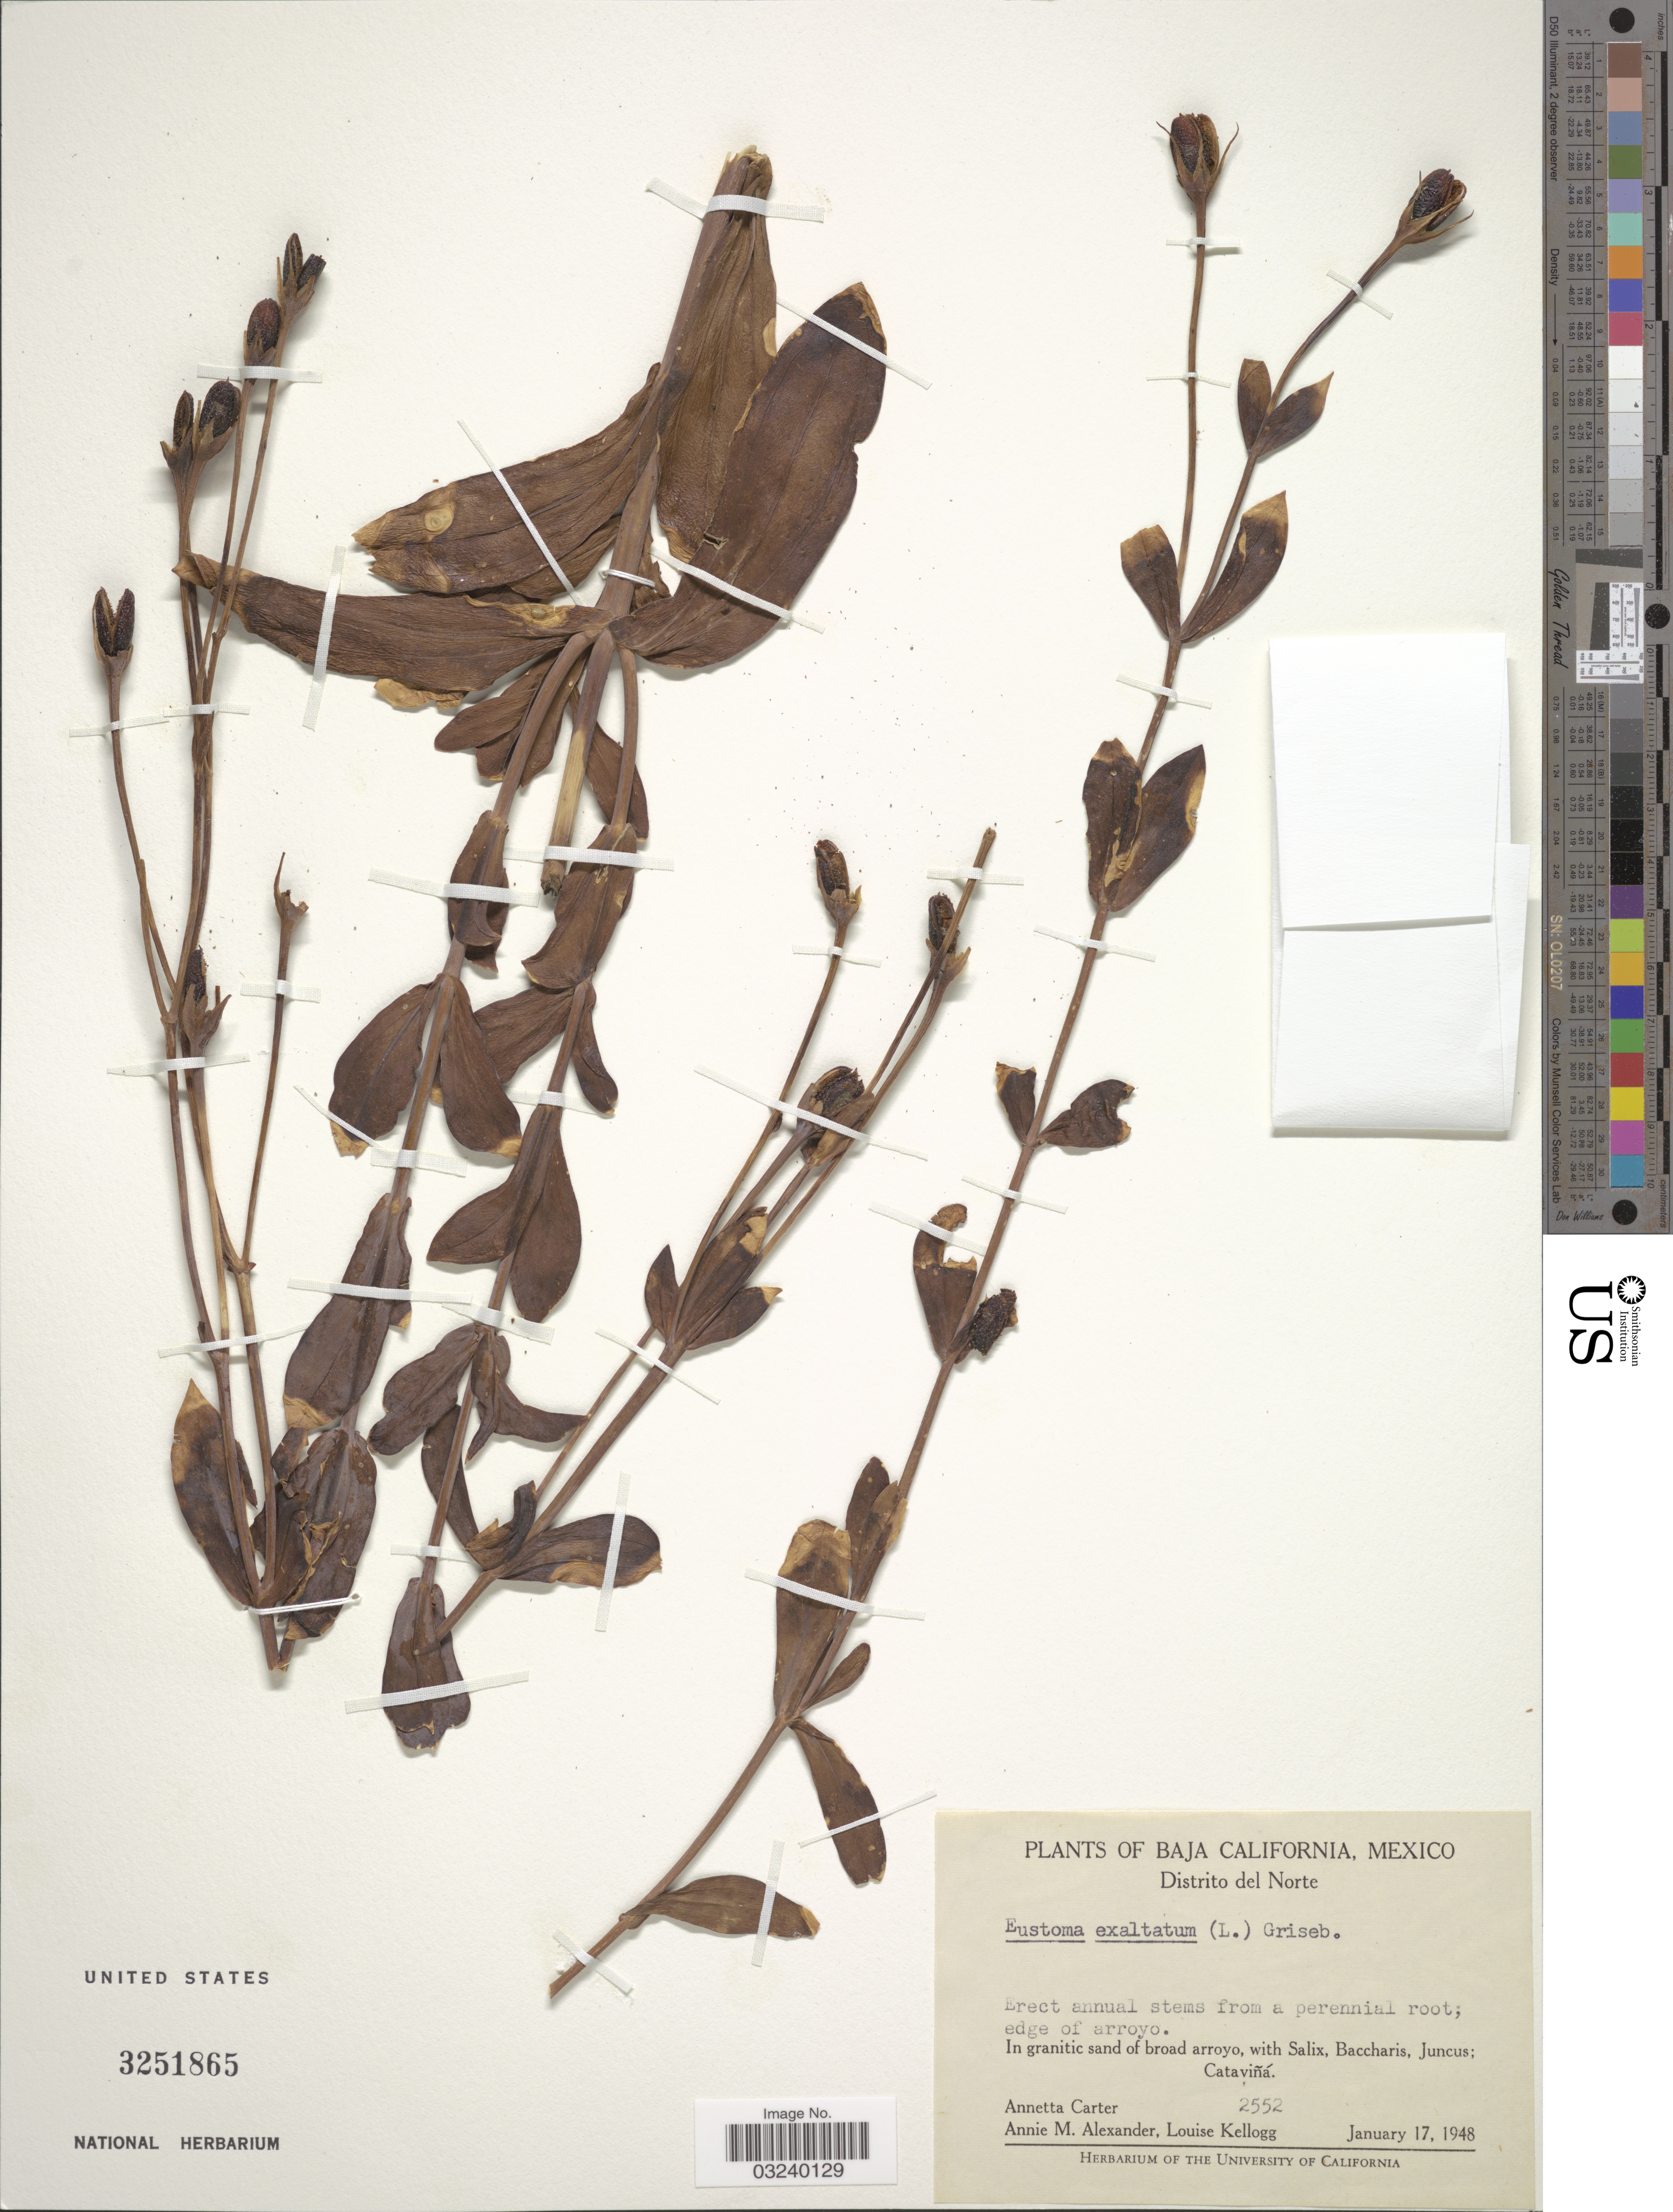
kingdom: Plantae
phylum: Tracheophyta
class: Magnoliopsida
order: Gentianales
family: Gentianaceae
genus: Eustoma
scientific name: Eustoma exaltatum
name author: (L.) Salisb. ex Don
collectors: A. Carter, A. M. Alexander & L. Kellogg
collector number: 2552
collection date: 1948-01-17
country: Mexico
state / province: Baja California Norte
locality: Distrito del Norte, Cataviña.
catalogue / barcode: US 3251865